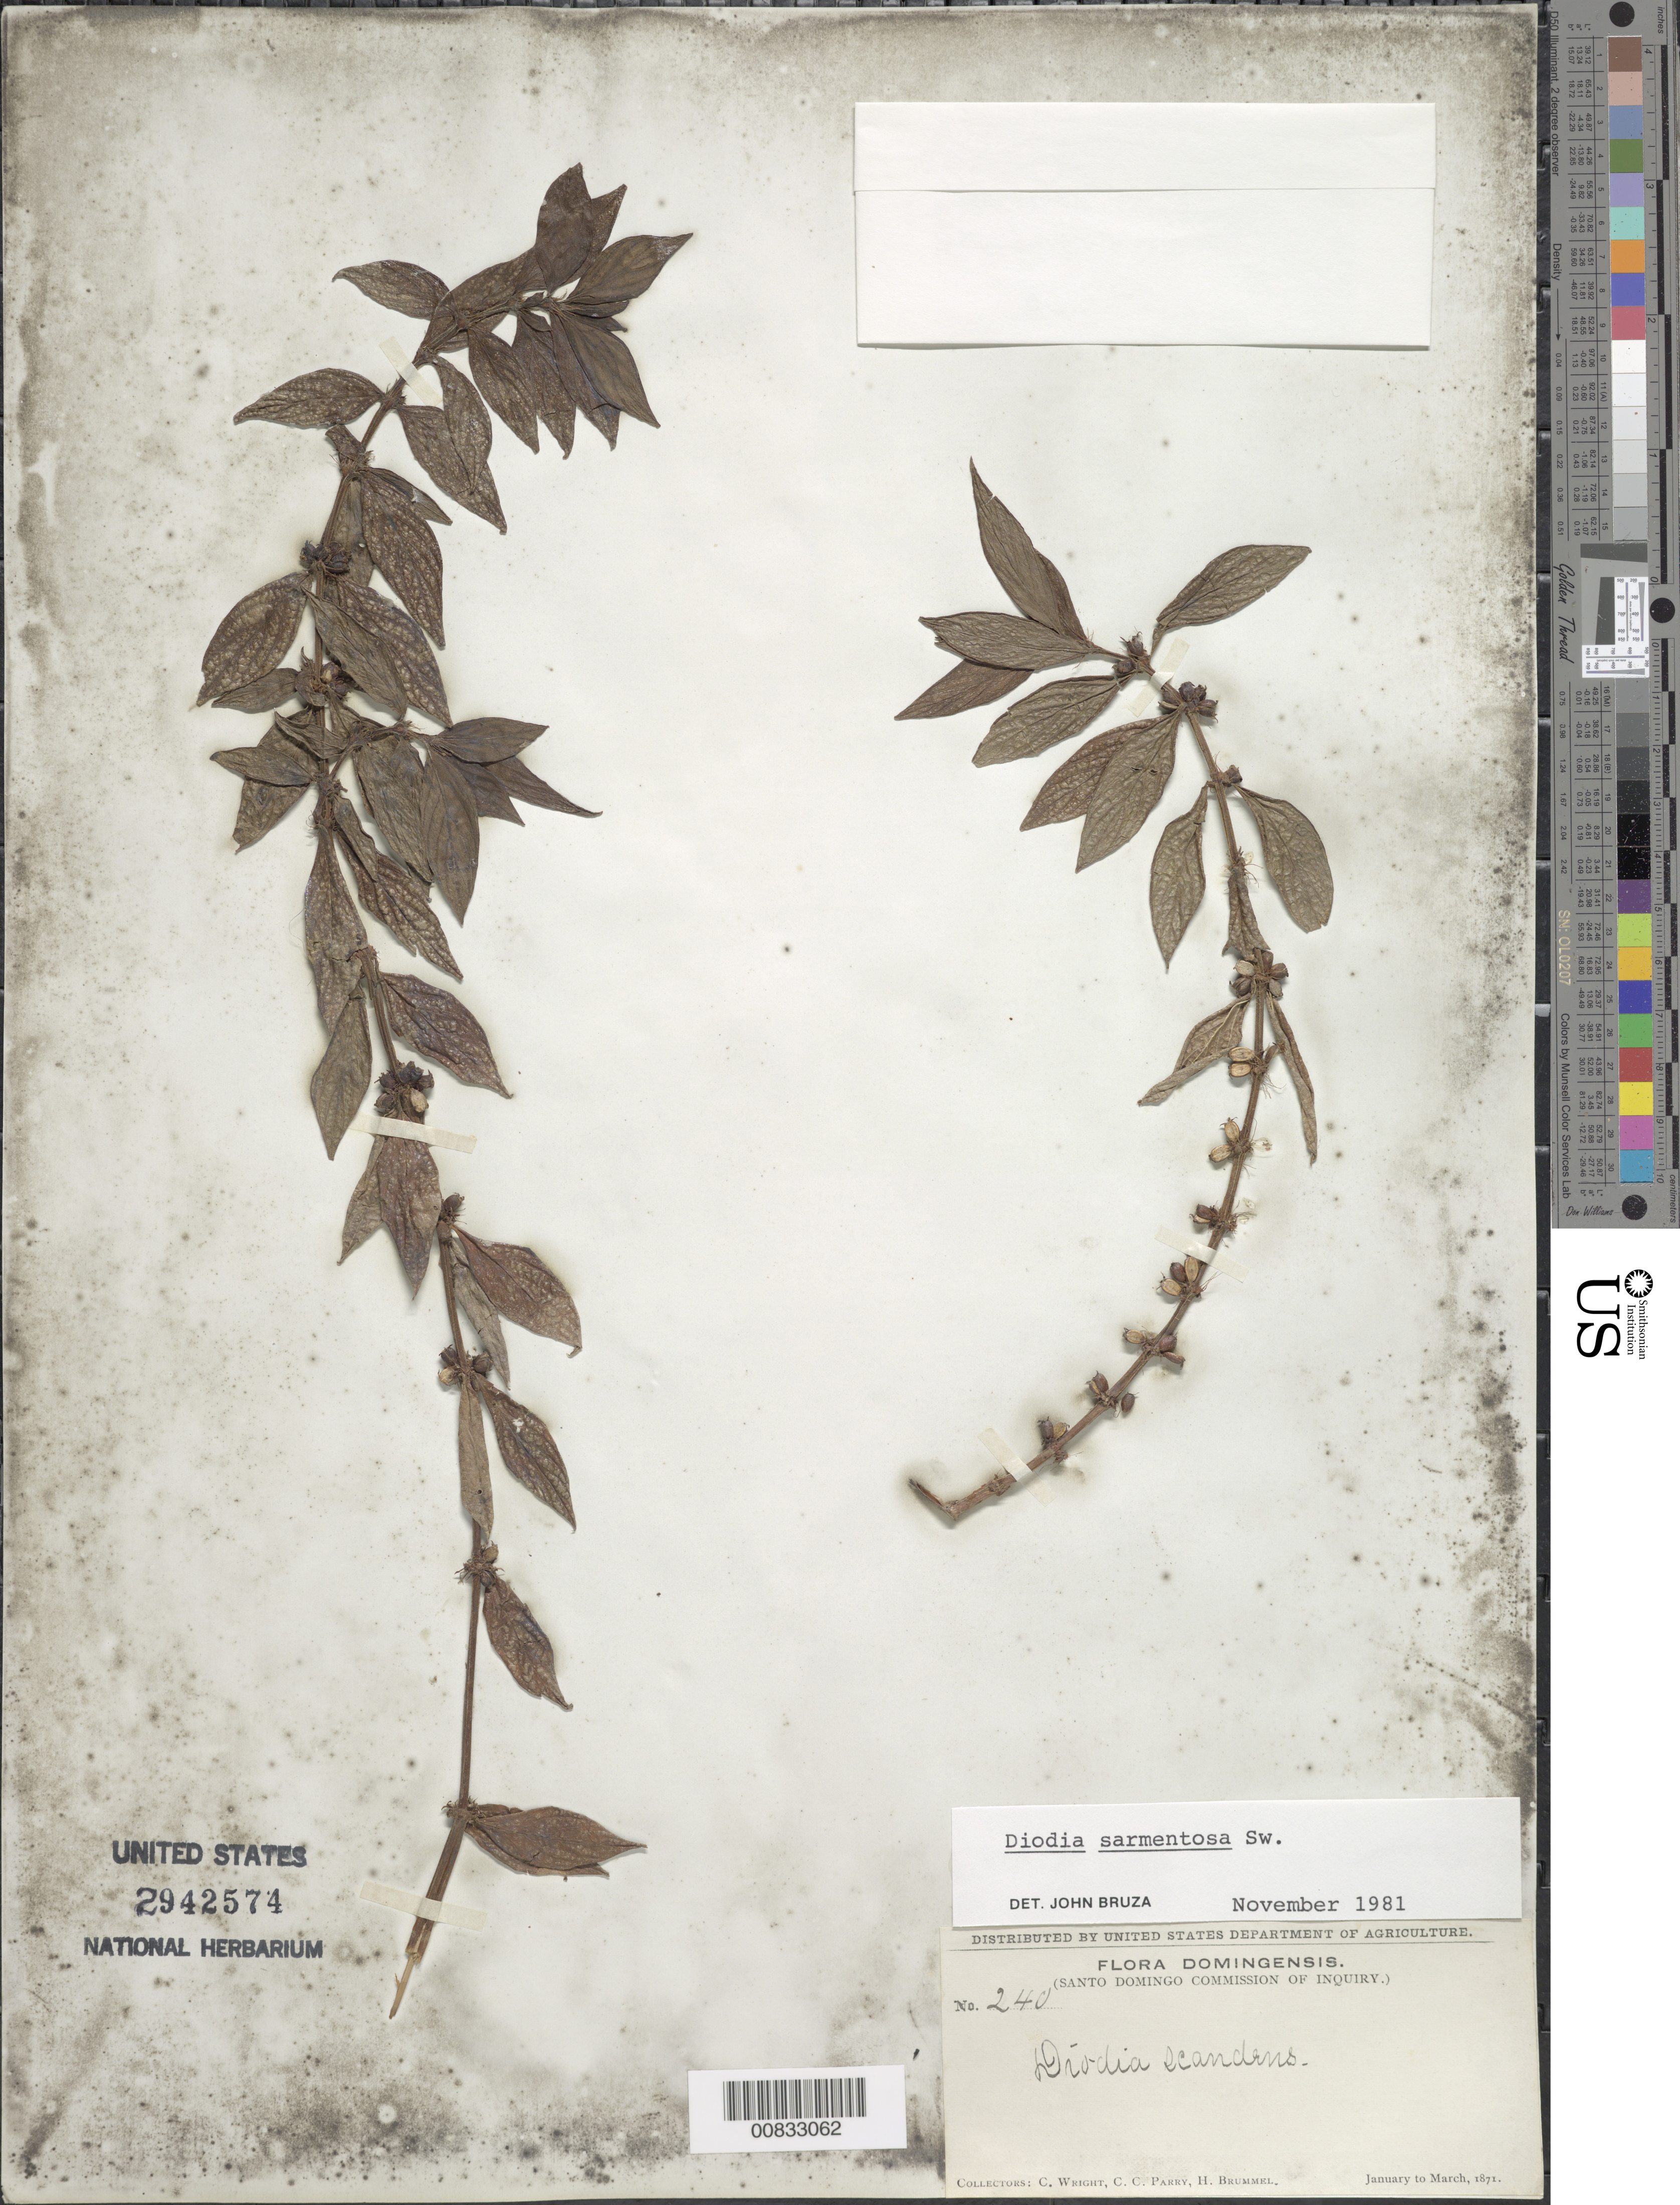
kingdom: Plantae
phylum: Tracheophyta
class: Magnoliopsida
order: Gentianales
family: Rubiaceae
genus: Diodia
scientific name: Diodia sarmentosa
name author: Sw.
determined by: Bruza, J.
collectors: C. Wright, C. C. Parry & H. Brummel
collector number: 240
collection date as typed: Jan 1871 to -- Mar 1871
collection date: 1871-01/1871-03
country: Dominican Republic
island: Hispaniola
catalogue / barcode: US 2942574